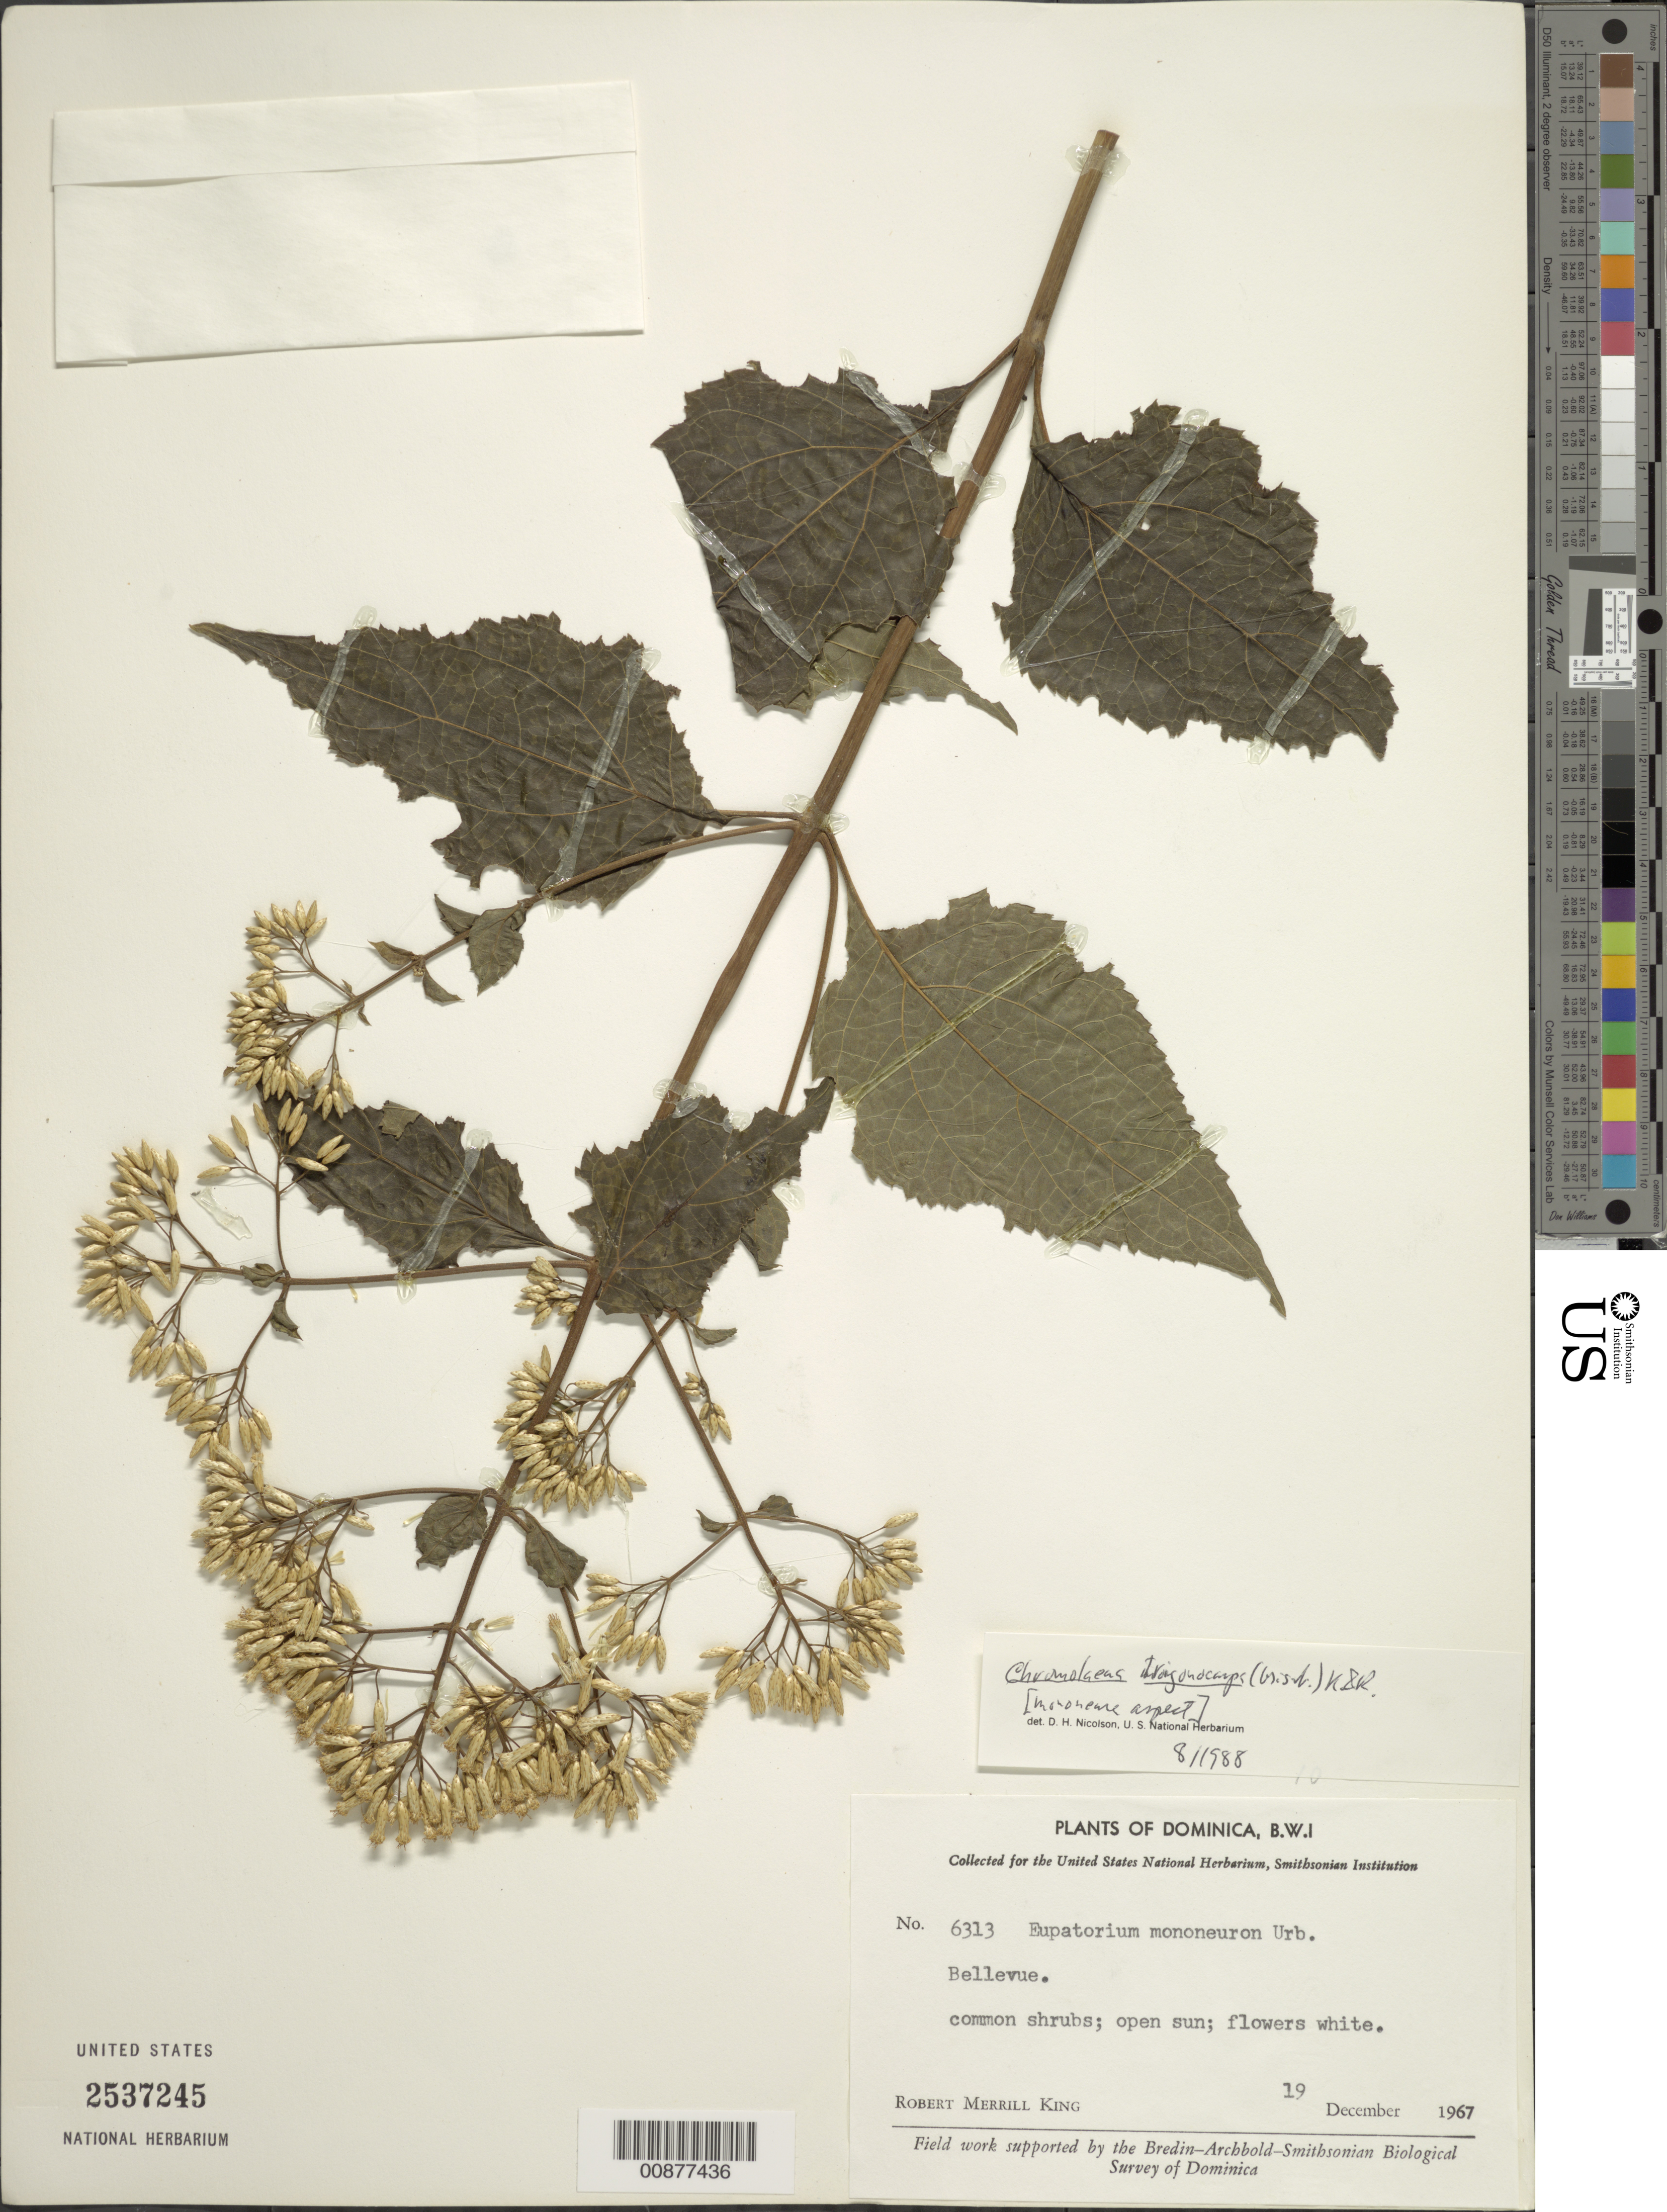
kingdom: Plantae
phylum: Tracheophyta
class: Magnoliopsida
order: Asterales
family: Asteraceae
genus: Chromolaena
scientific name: Chromolaena trigonocarpa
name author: (Griseb.) R.M. King & H. Rob.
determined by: Nicolson, Dan H.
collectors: R. M. King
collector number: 6313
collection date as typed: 19 Dec 1967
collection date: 1967-12-19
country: Dominica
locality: Bellevue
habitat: Open sun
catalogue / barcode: US 2537245